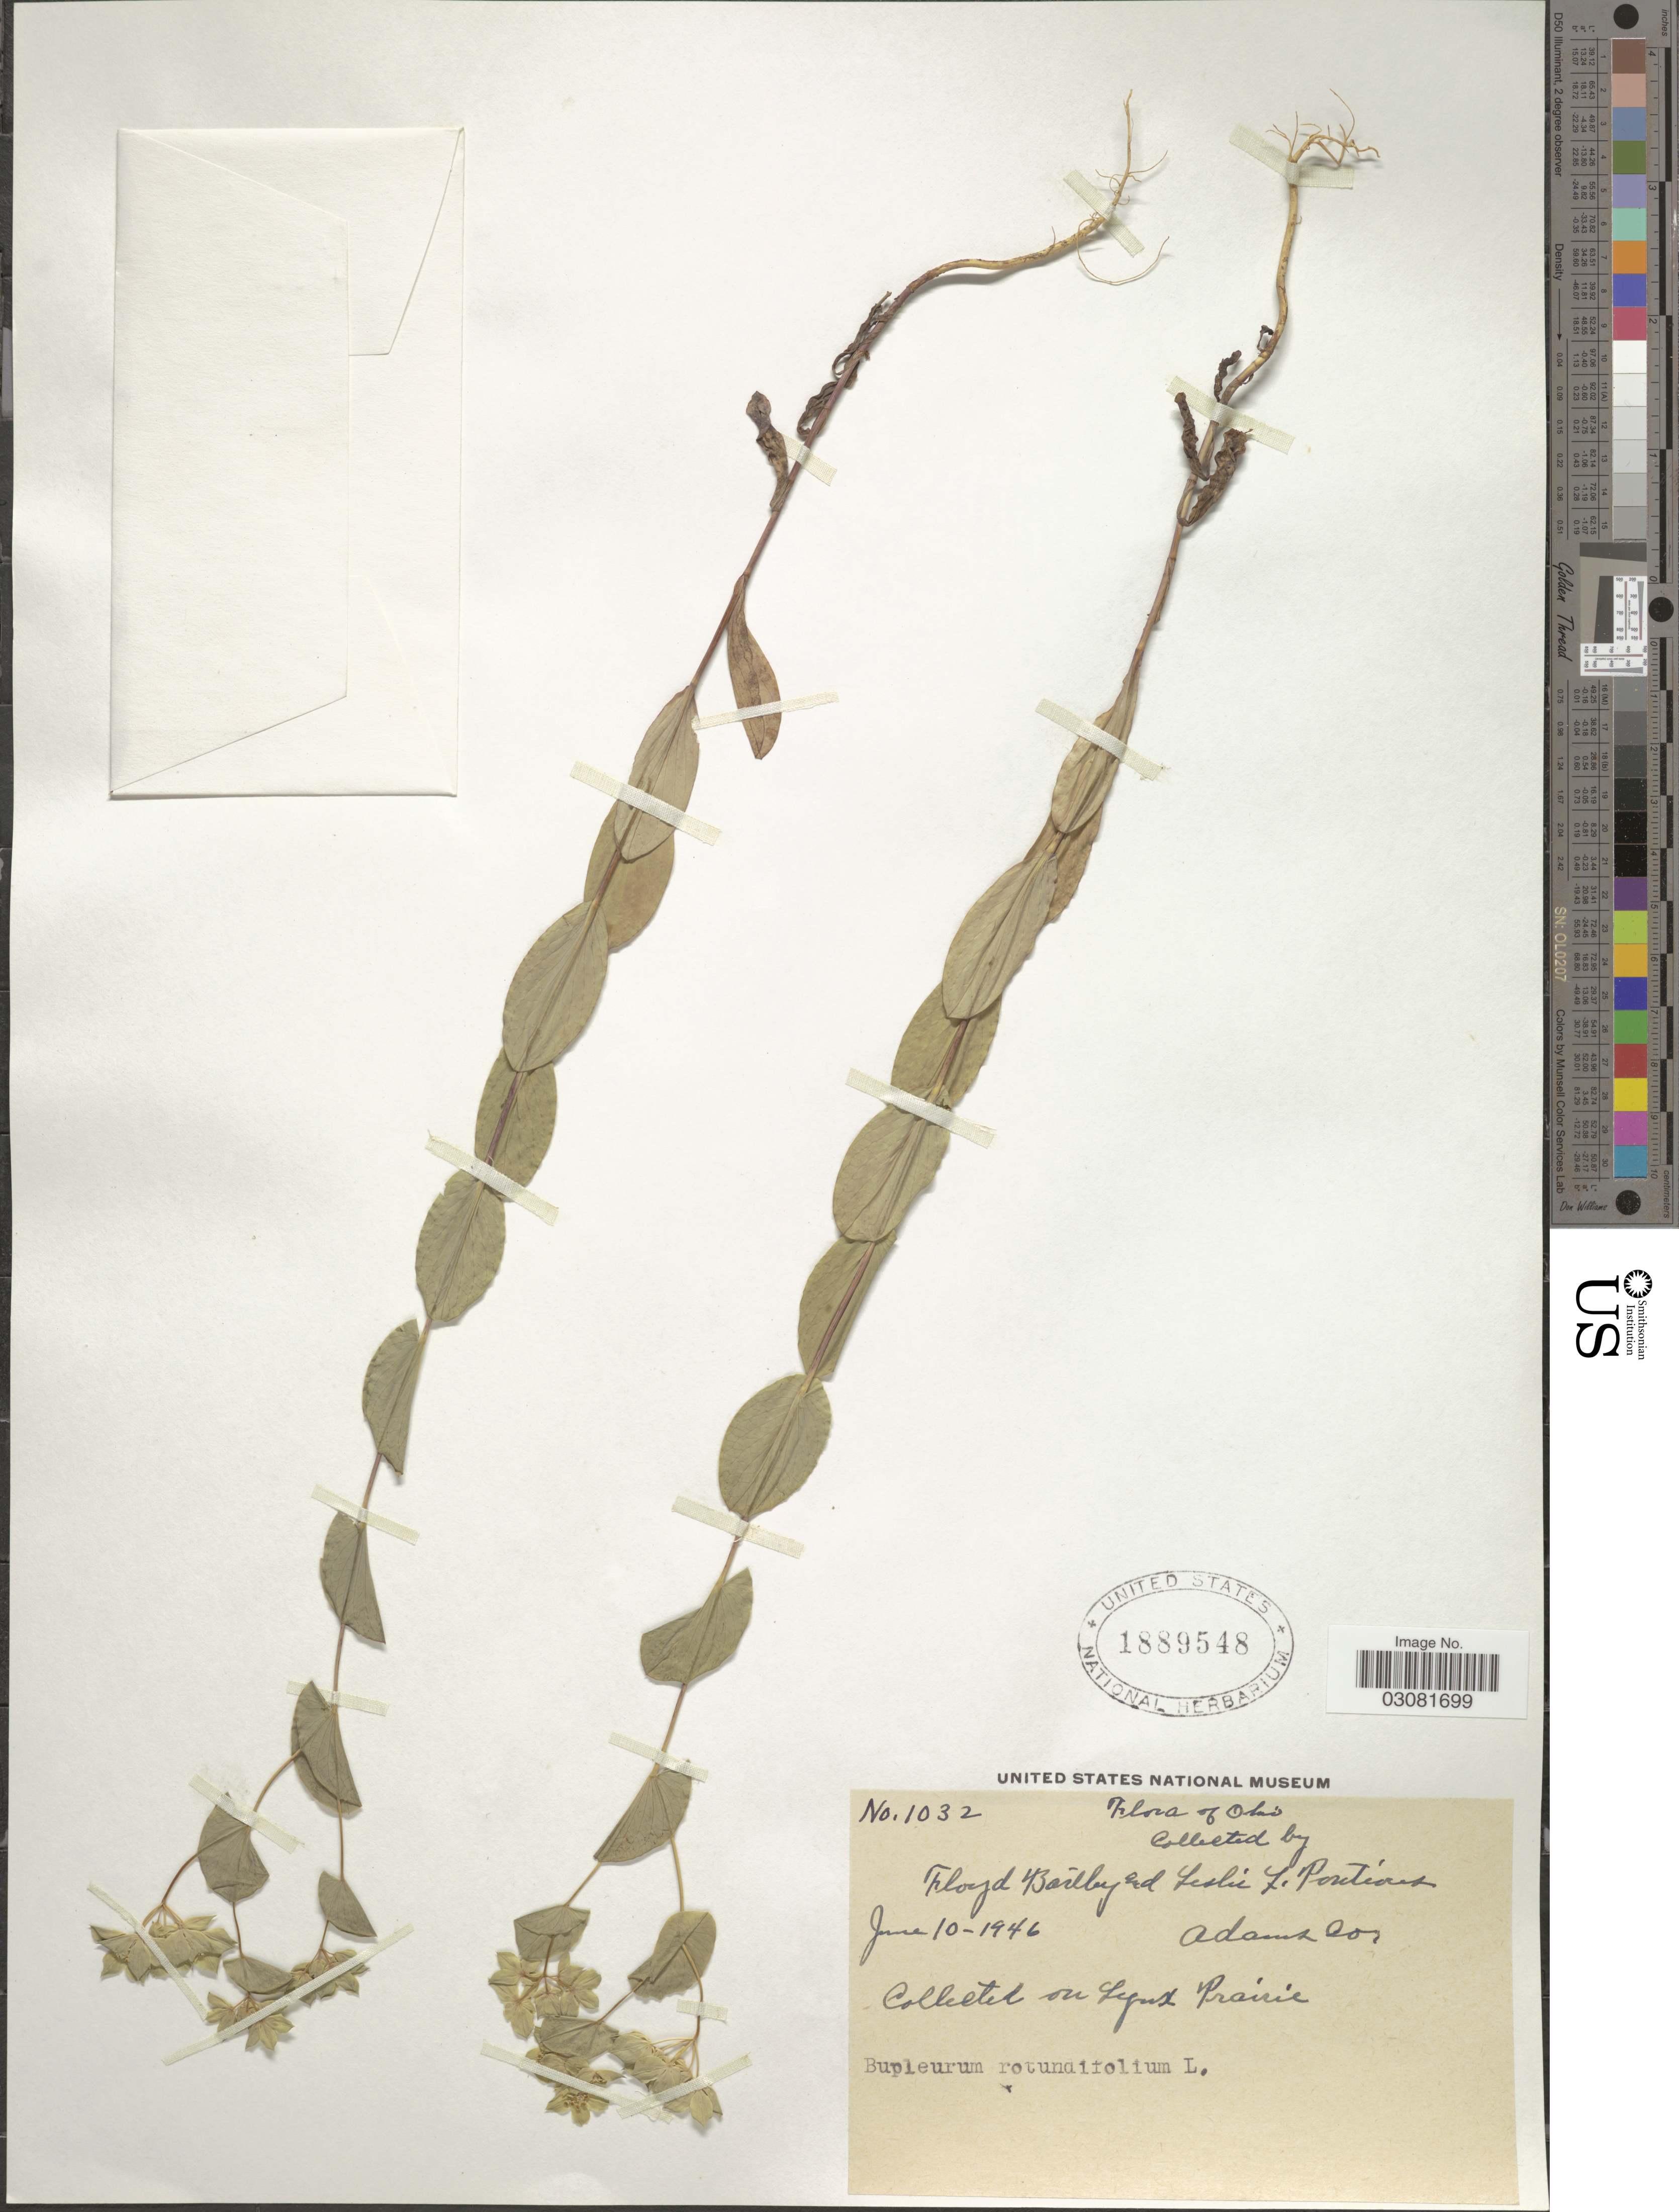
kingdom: Plantae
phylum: Tracheophyta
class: Magnoliopsida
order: Apiales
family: Apiaceae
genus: Bupleurum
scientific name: Bupleurum rotundifolium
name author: L.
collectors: F. Bailey & L. L. Pontious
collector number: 1032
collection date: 1946-06-10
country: United States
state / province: Ohio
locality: Adams Co., on Lynx Prairie.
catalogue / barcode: US 1889548